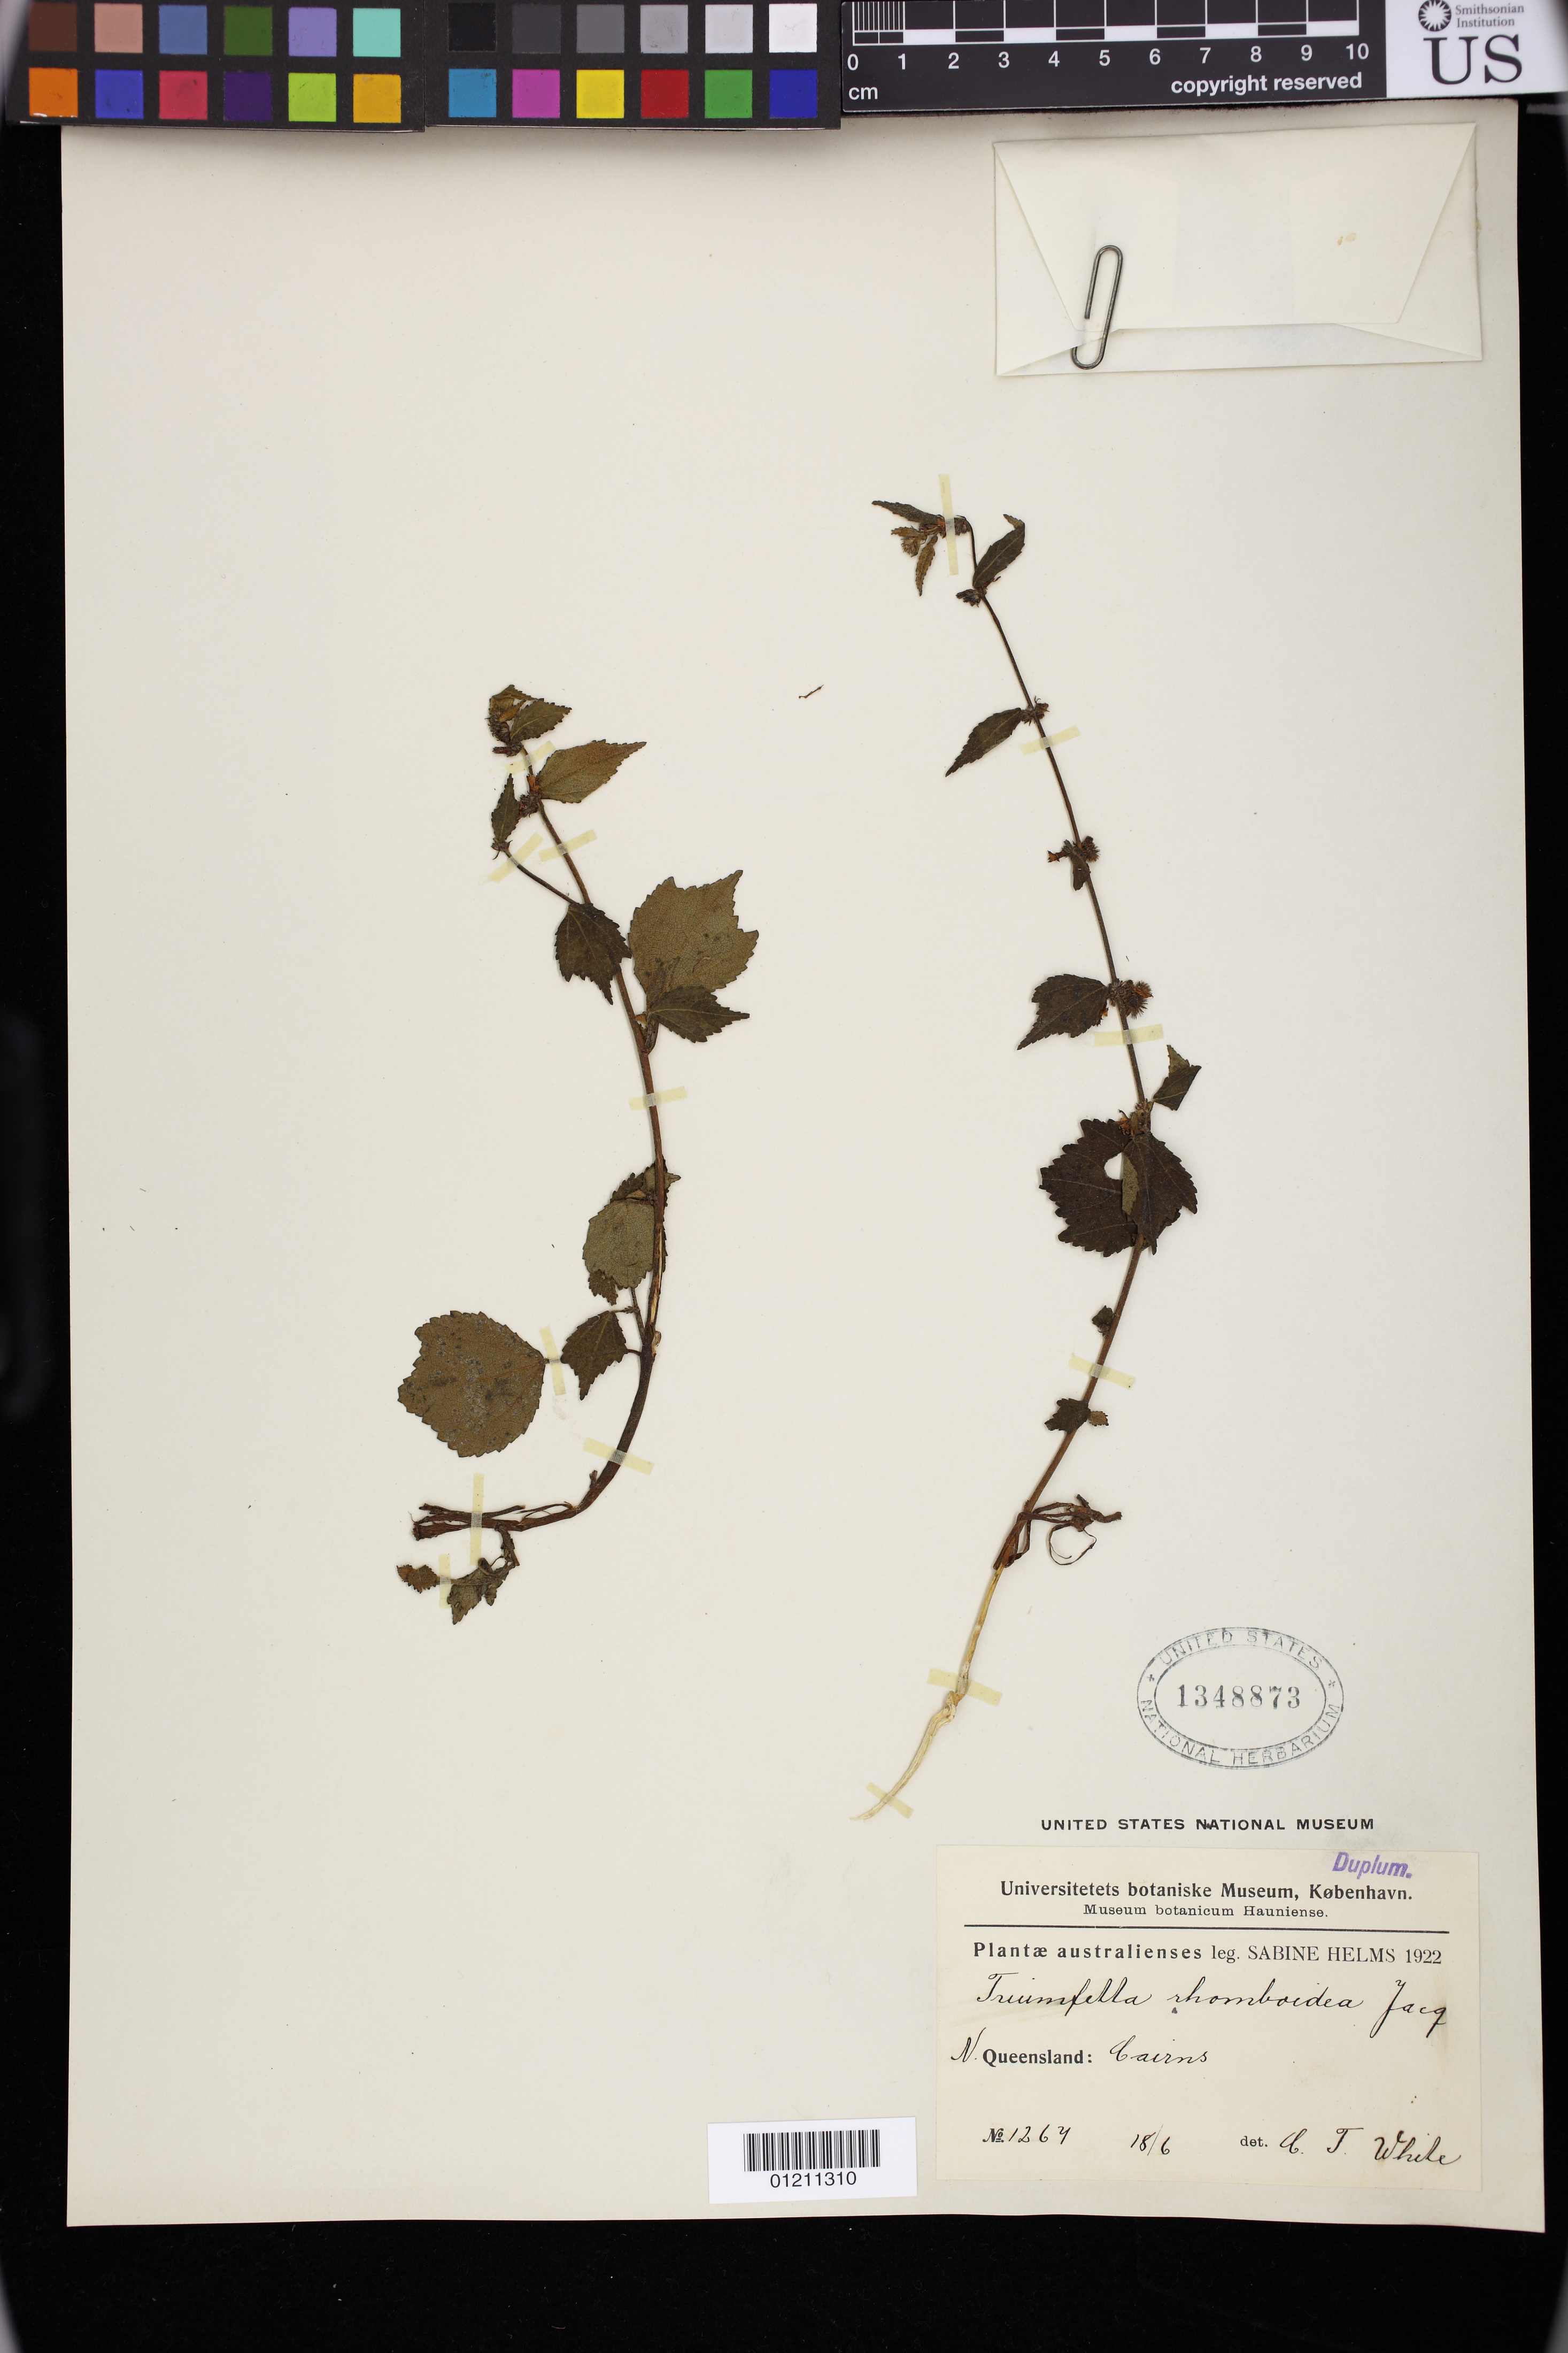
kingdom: Plantae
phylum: Tracheophyta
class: Magnoliopsida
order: Malvales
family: Malvaceae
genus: Triumfetta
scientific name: Triumfetta rhomboidea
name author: Jacq.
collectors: S. Helms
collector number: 1267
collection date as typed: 22 Jun 1922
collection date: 1922-06-22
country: Australia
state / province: Queensland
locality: N. Queensland: Cairns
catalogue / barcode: US 1348873